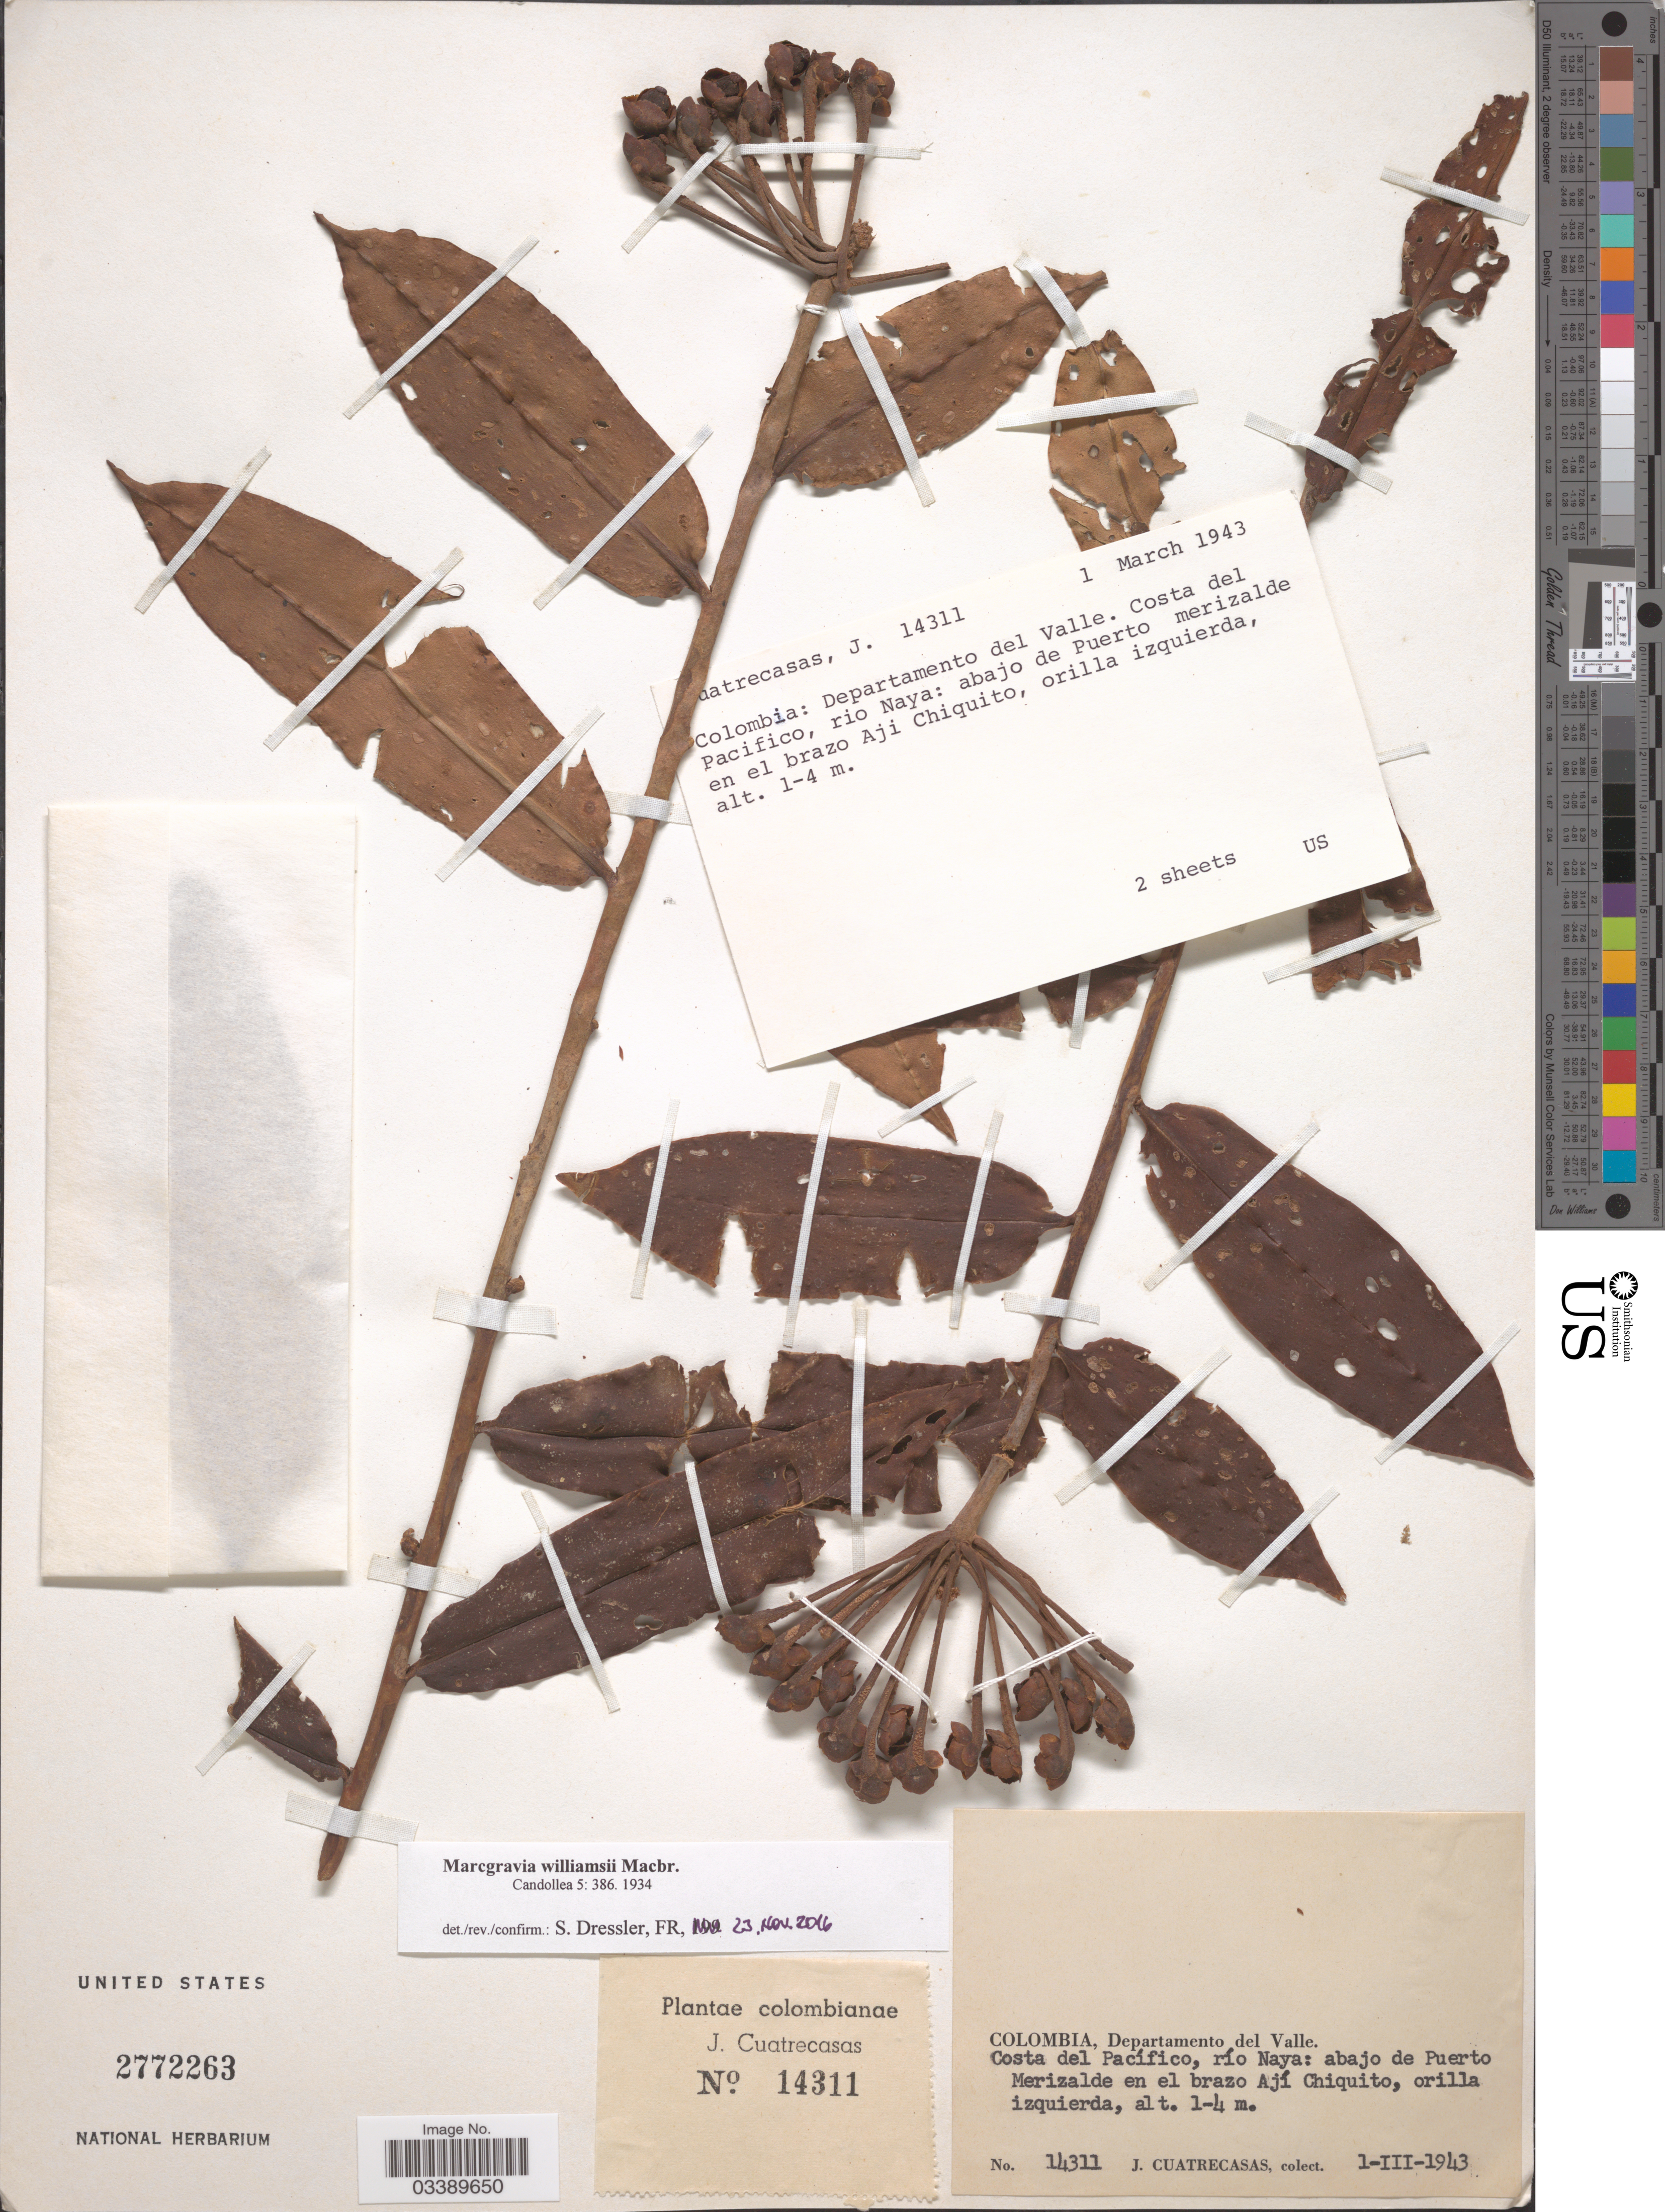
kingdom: Plantae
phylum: Tracheophyta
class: Magnoliopsida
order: Ericales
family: Marcgraviaceae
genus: Marcgravia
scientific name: Marcgravia williamsii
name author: J.F. Macbr.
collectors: J. Cuatrecasas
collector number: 14311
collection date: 1943-03-01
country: Colombia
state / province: Valle del Cauca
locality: Departamento del Valle. Costa del Pacífico, río Naya: abajo de Puerto Merizalde en el brazo Ají Chiquito.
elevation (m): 1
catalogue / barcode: US 2772263